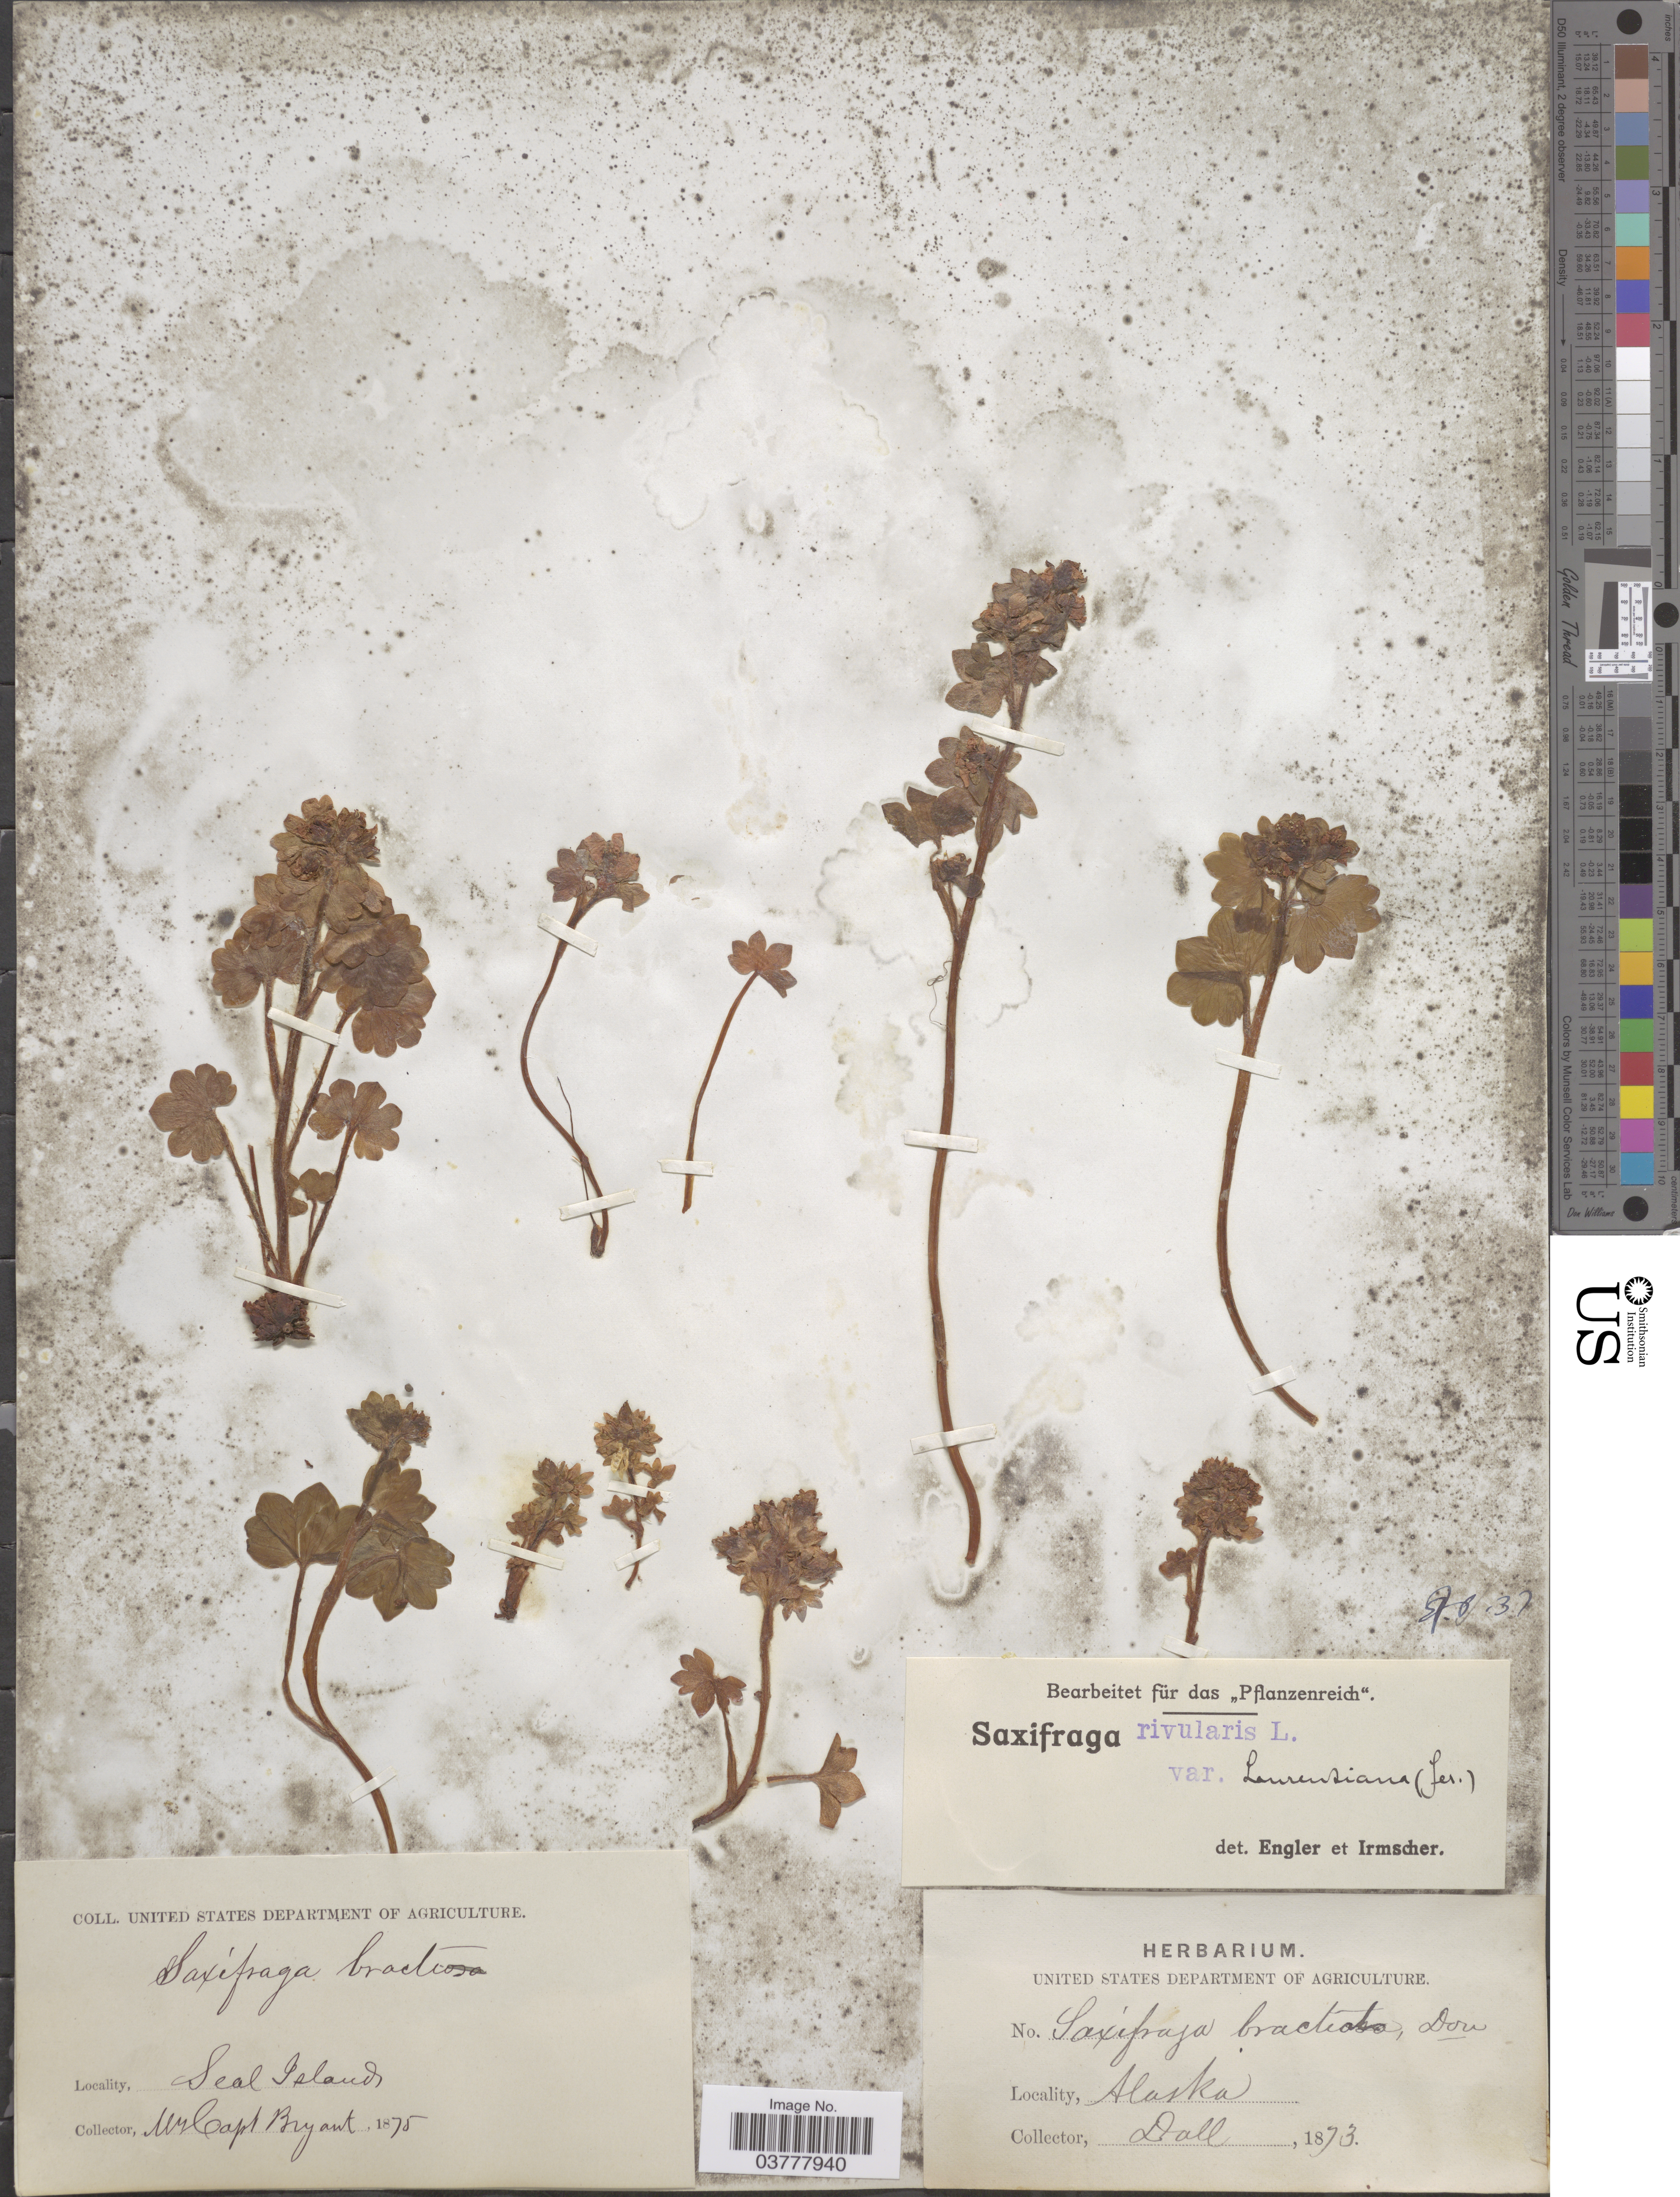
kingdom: Plantae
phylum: Tracheophyta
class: Magnoliopsida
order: Saxifragales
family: Saxifragaceae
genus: Saxifraga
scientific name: Saxifraga bracteata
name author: D. Don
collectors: C. Bryant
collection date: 1875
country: United States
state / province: Alaska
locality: Seal Islands.